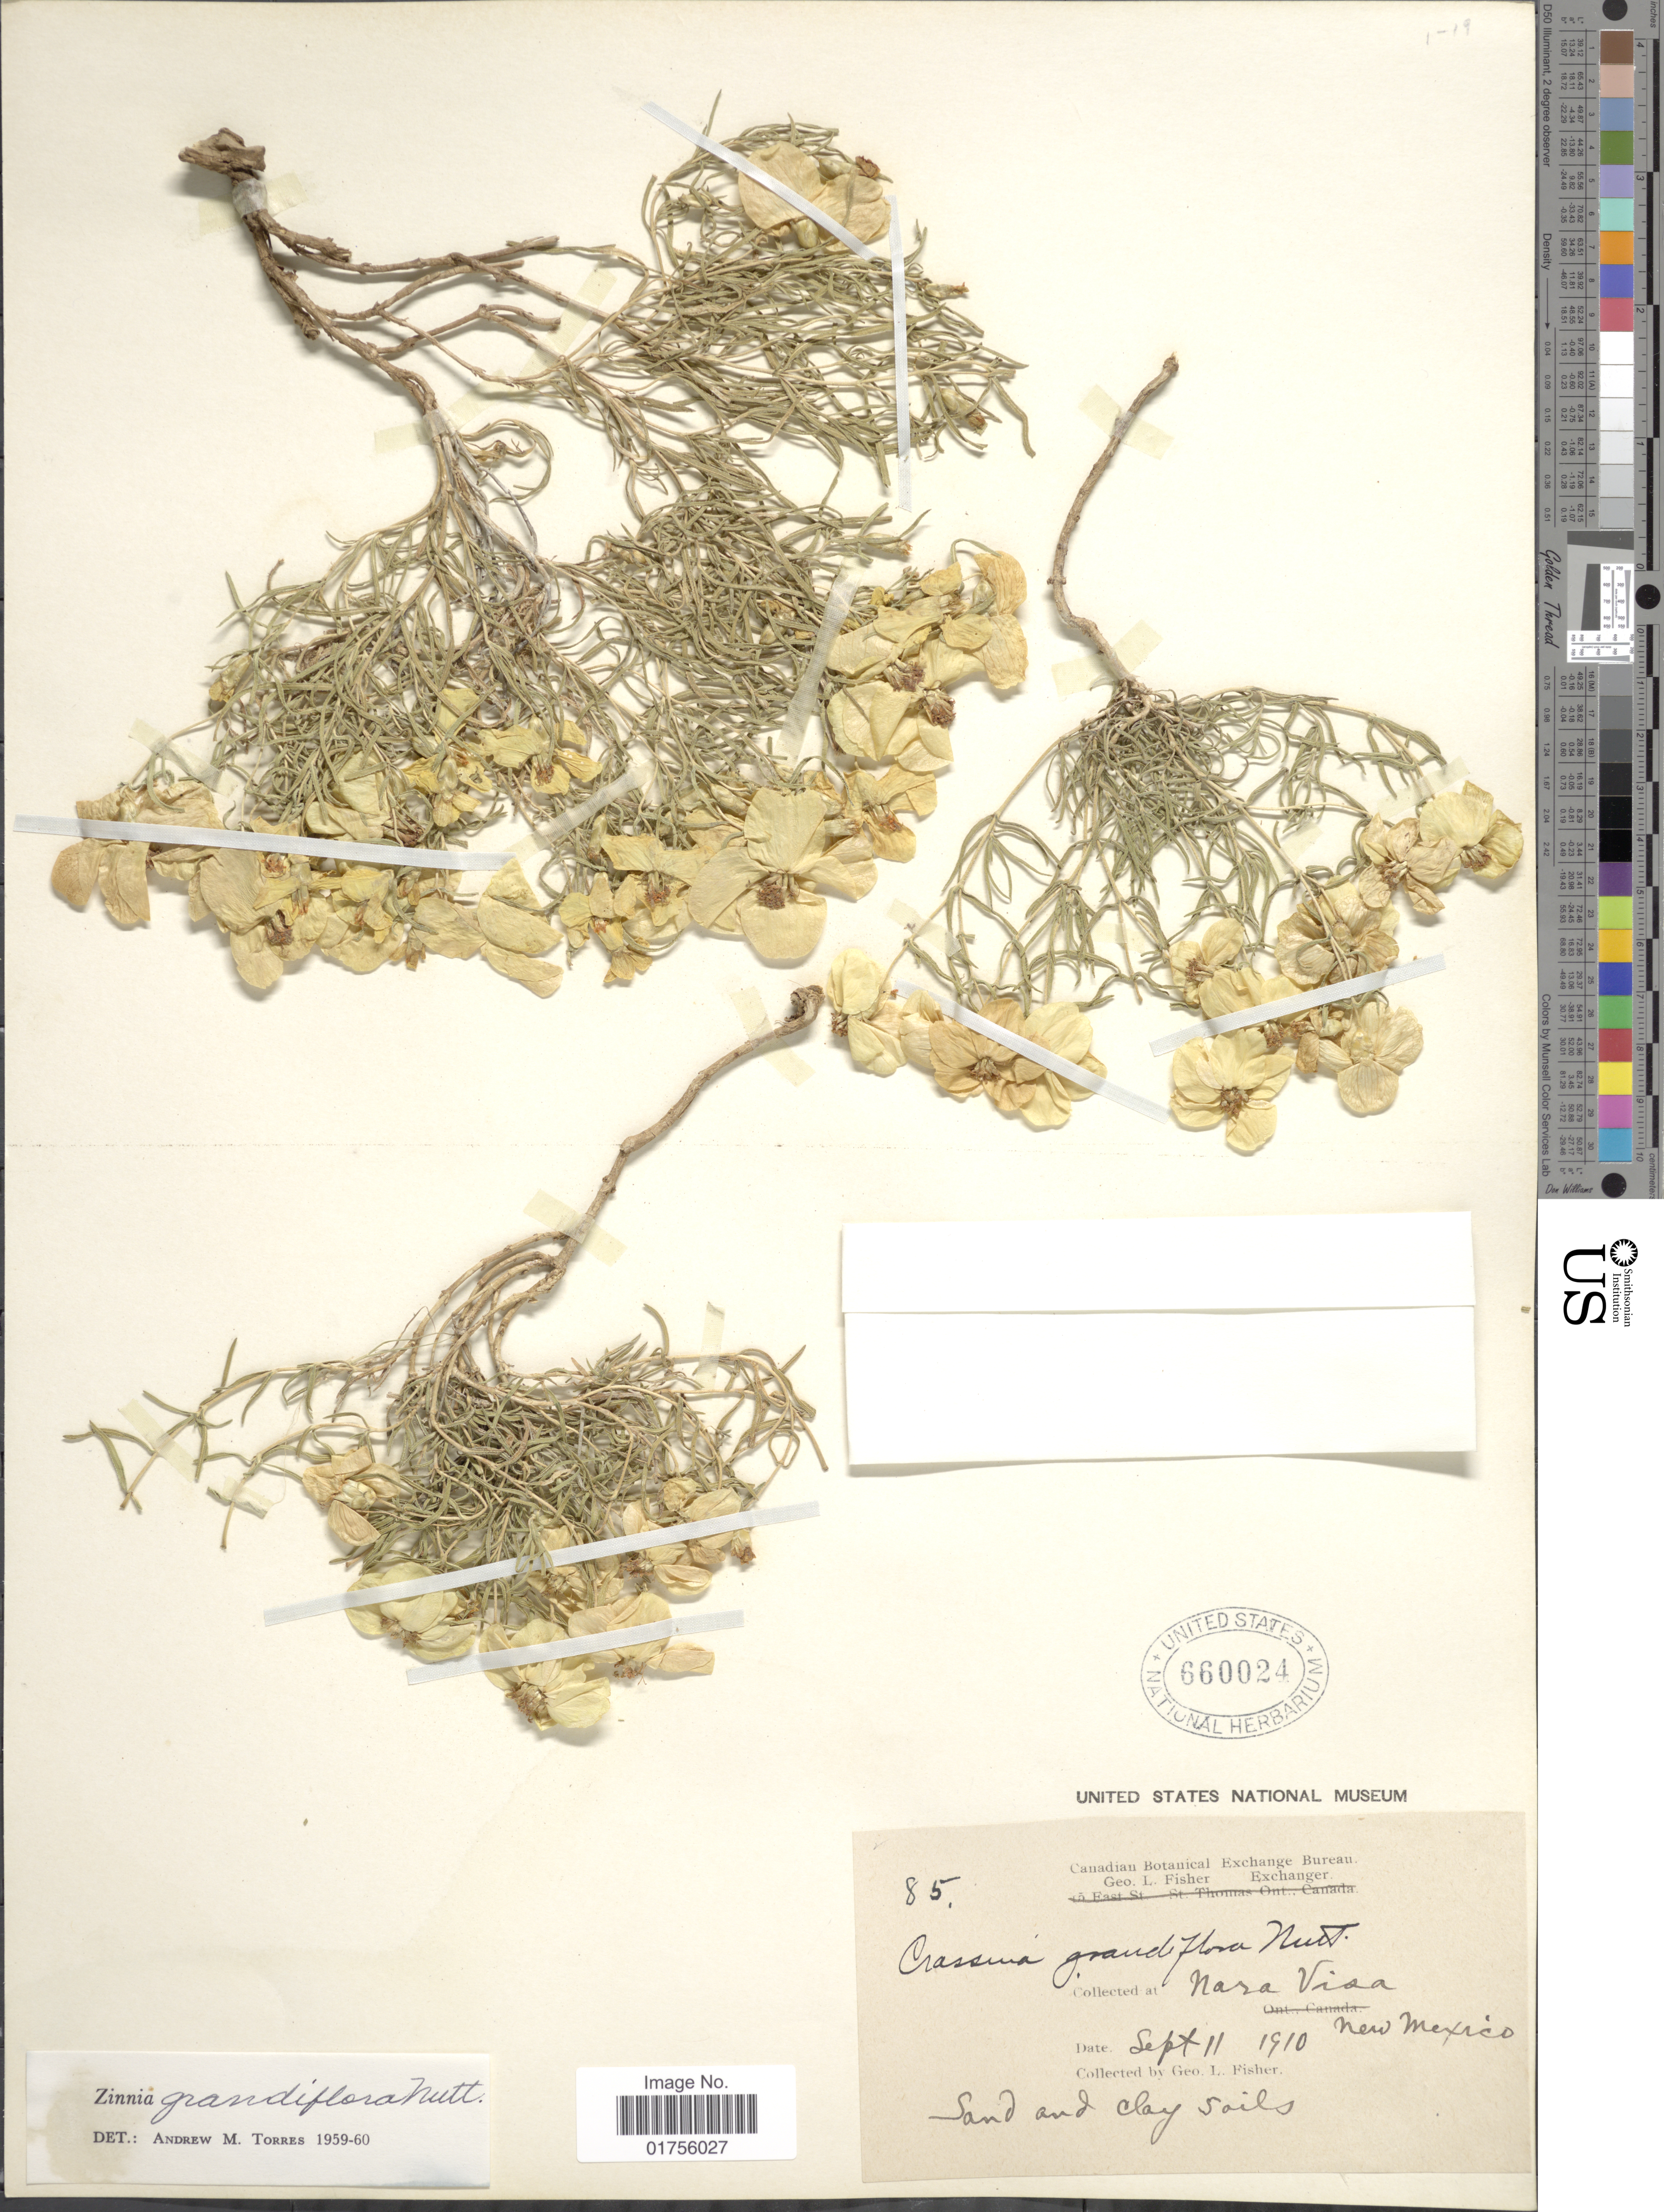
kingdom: Plantae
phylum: Tracheophyta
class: Magnoliopsida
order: Asterales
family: Asteraceae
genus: Zinnia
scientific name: Zinnia grandiflora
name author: Nutt.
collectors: G. L. Fisher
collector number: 85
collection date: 1910-09-11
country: United States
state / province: New Mexico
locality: Nara Visa, New Mexico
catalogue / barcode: US 660024